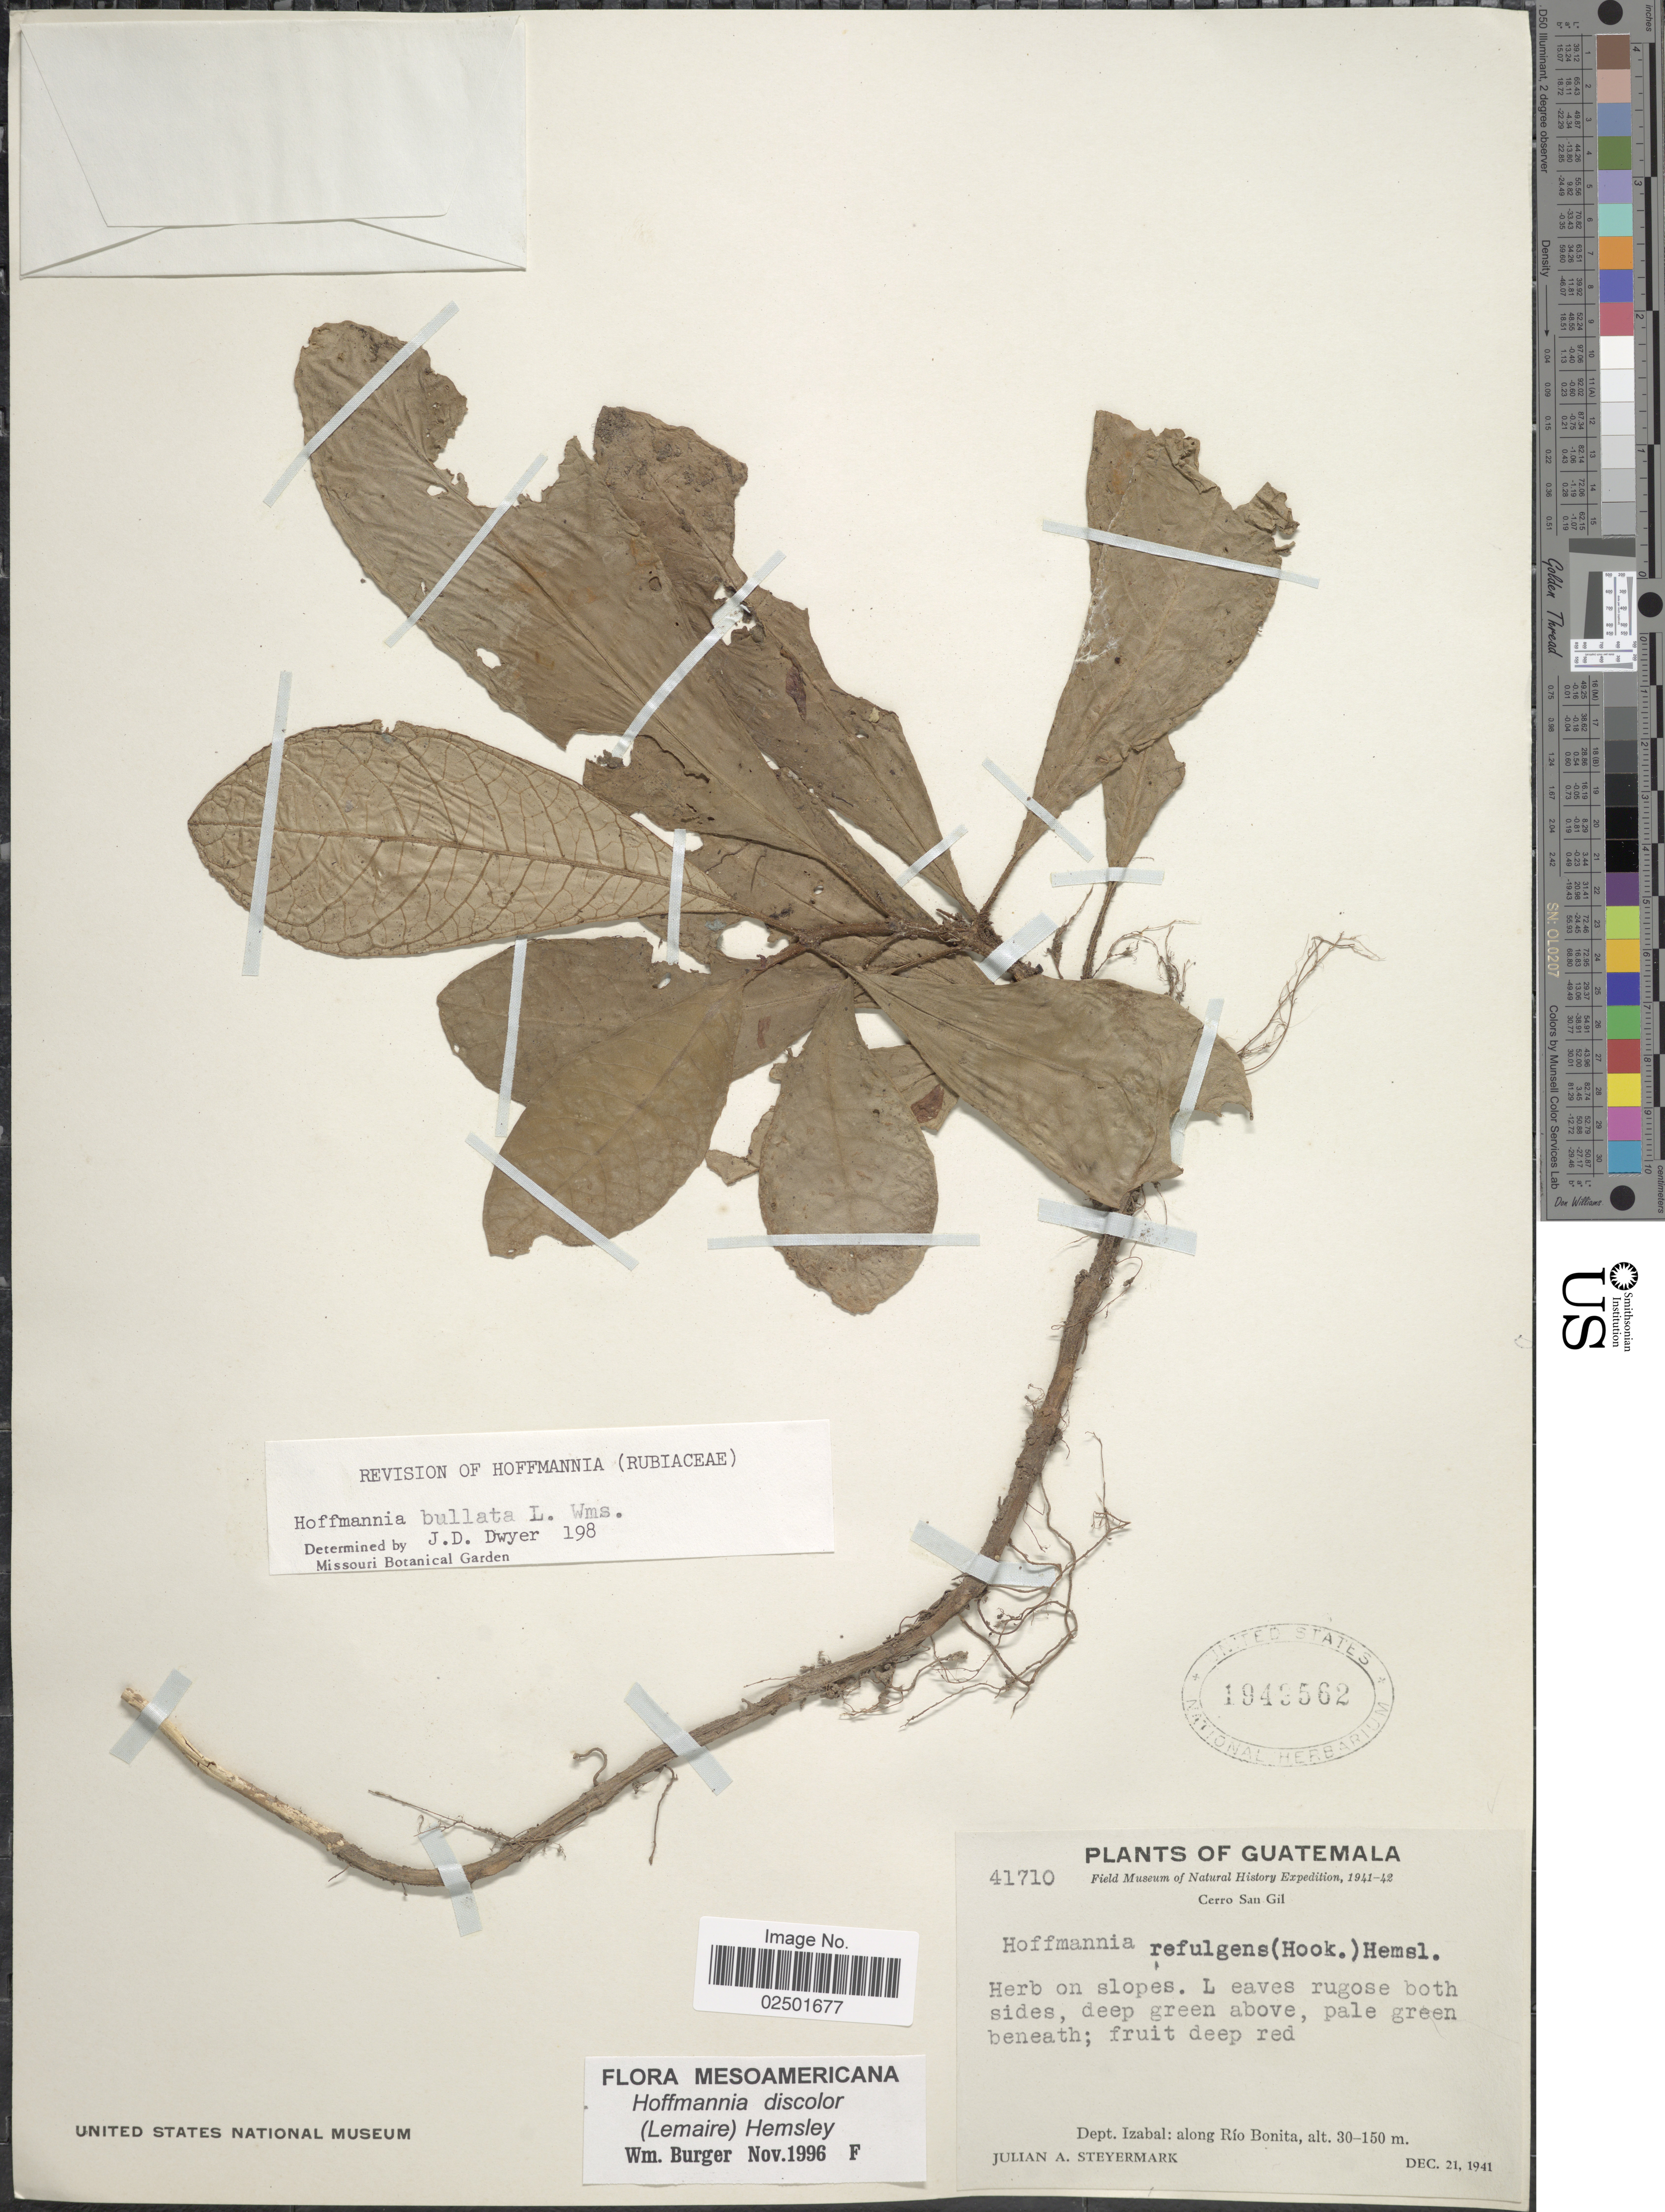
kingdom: Plantae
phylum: Tracheophyta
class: Magnoliopsida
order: Gentianales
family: Rubiaceae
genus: Hoffmannia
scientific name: Hoffmannia discolor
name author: (Lem.) Hemsl.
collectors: J. Steyermark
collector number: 41710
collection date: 1941-12-21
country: Guatemala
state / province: Izabal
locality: Cerro San Gil, along Río Bonita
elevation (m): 30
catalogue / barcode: US 1943562